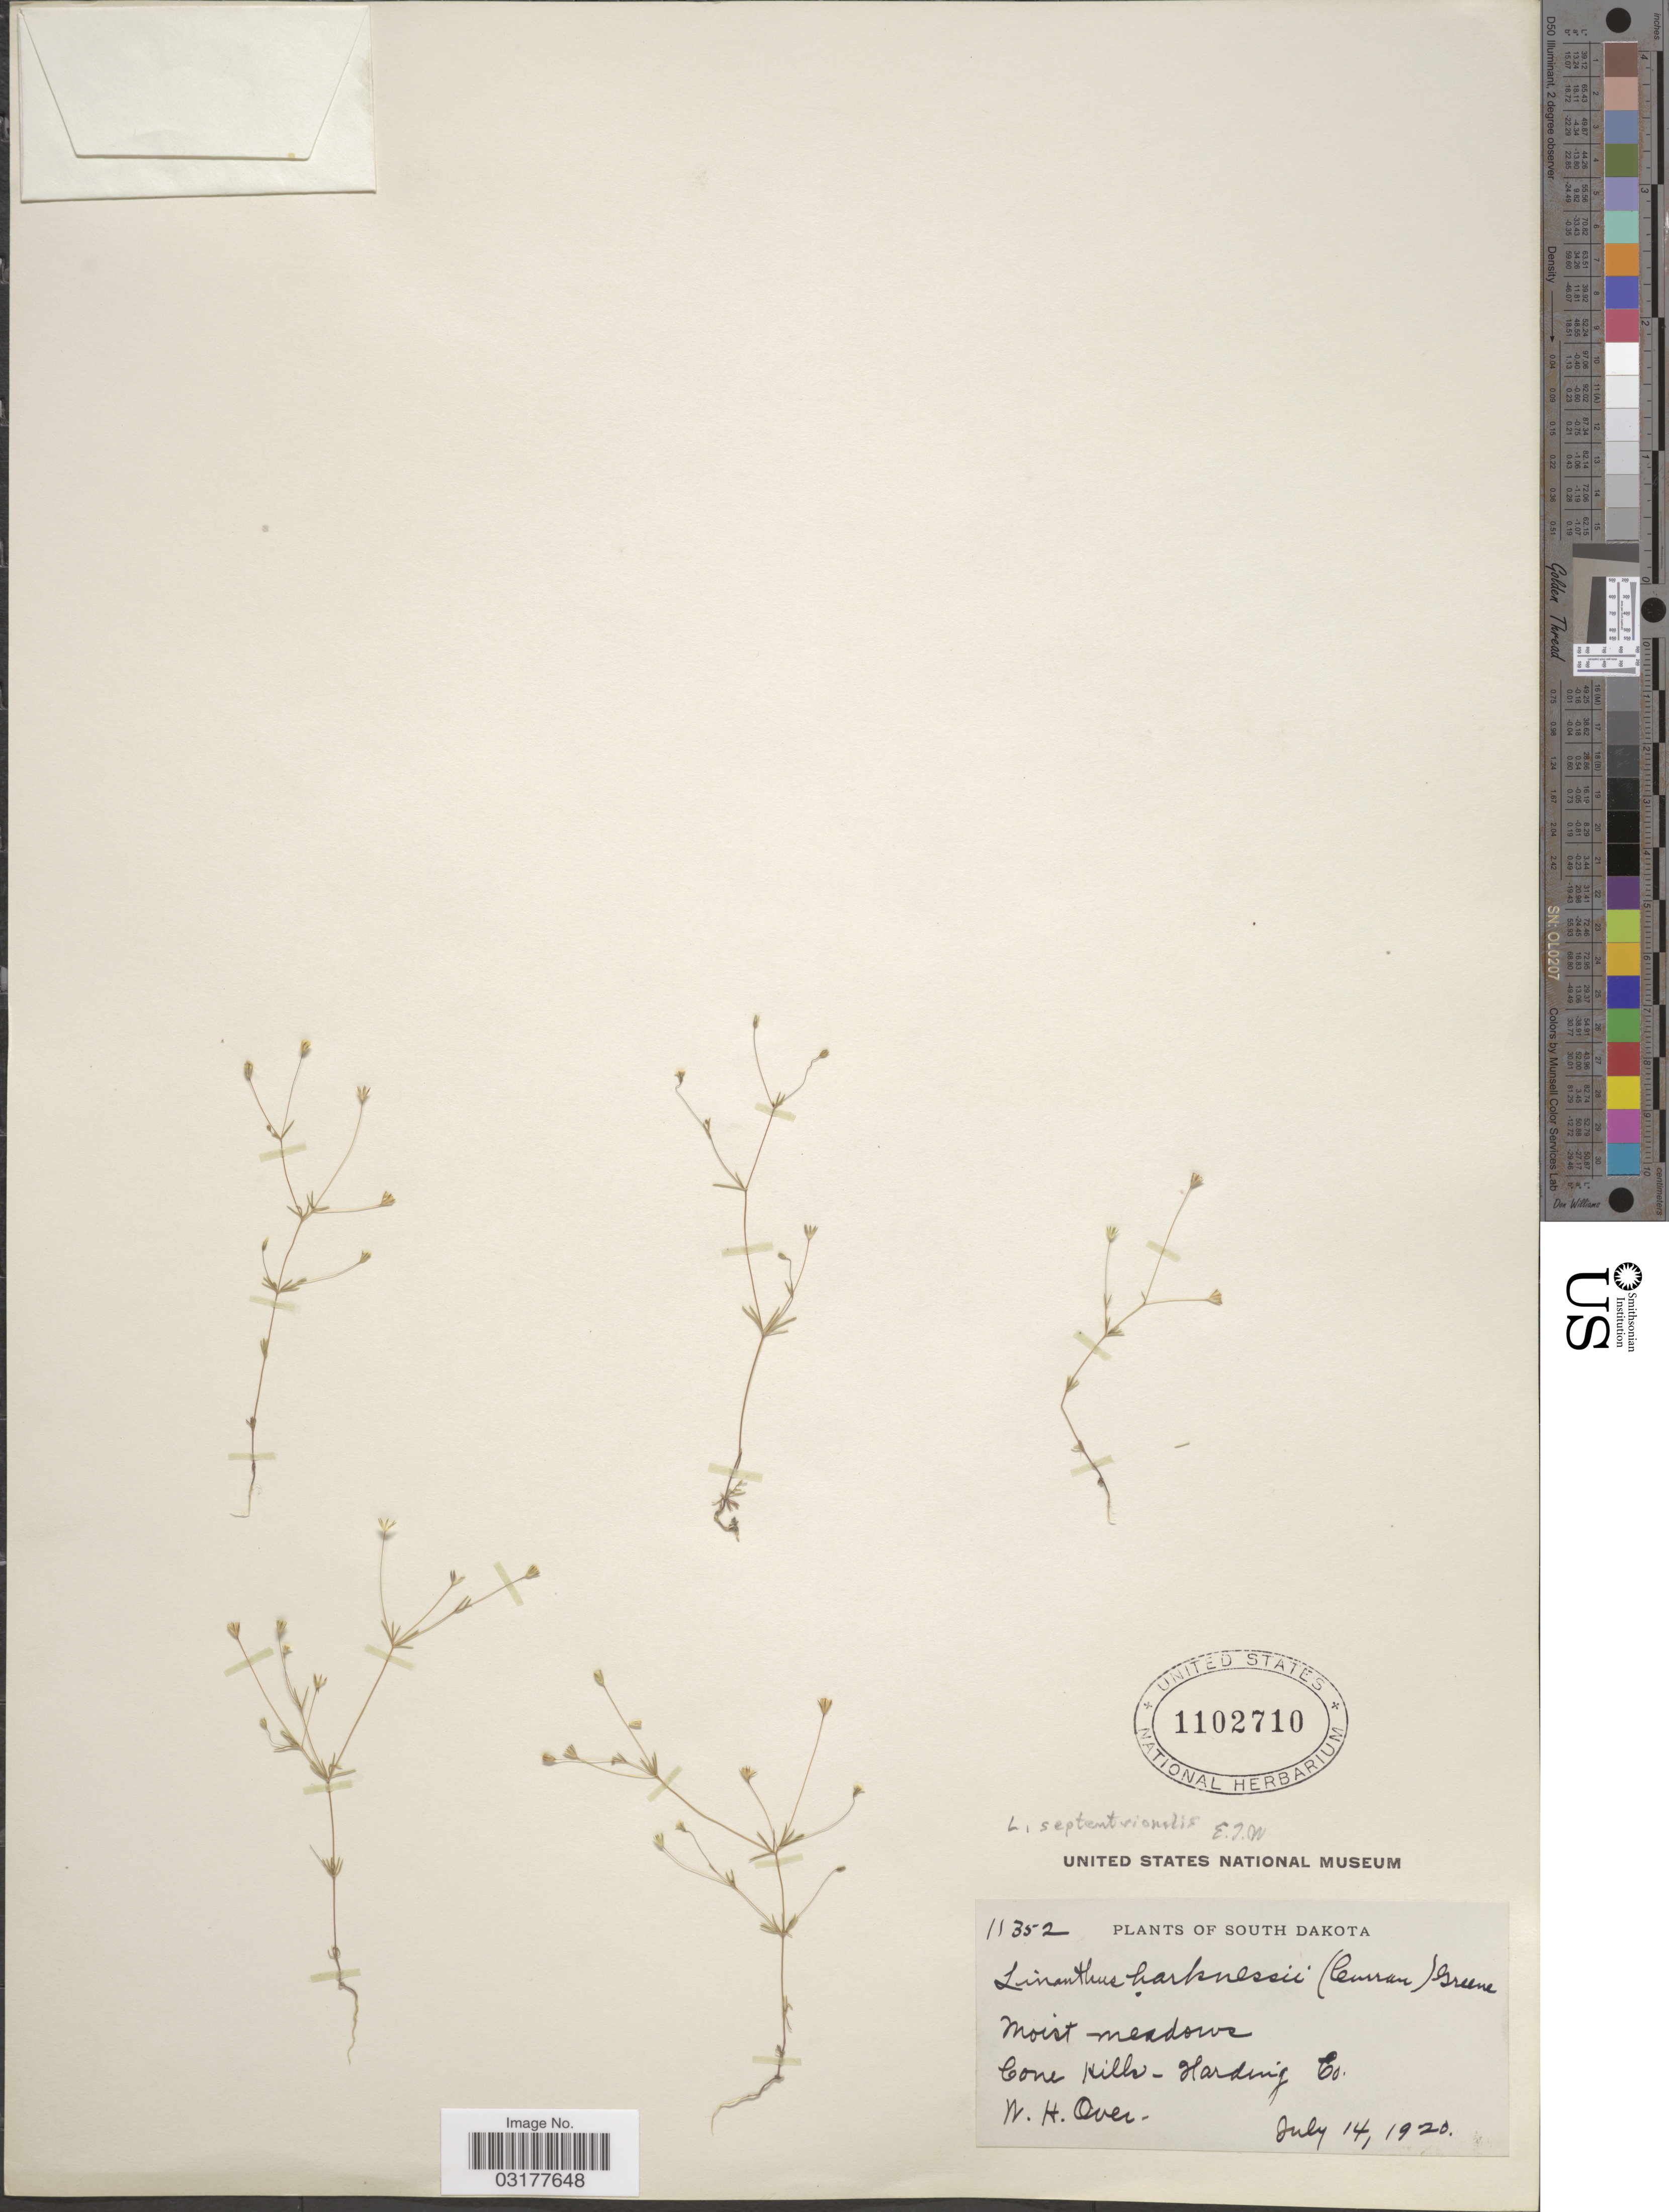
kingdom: Plantae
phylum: Tracheophyta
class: Magnoliopsida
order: Ericales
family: Polemoniaceae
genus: Leptosiphon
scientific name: Leptosiphon septentrionalis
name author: (H. Mason) J.M. Porter & L.A. Johnson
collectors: W. Over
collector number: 11352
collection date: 1920-07-14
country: United States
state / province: South Dakota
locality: Moist meadows Cone Hills - Harding Co.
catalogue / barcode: US 1102710